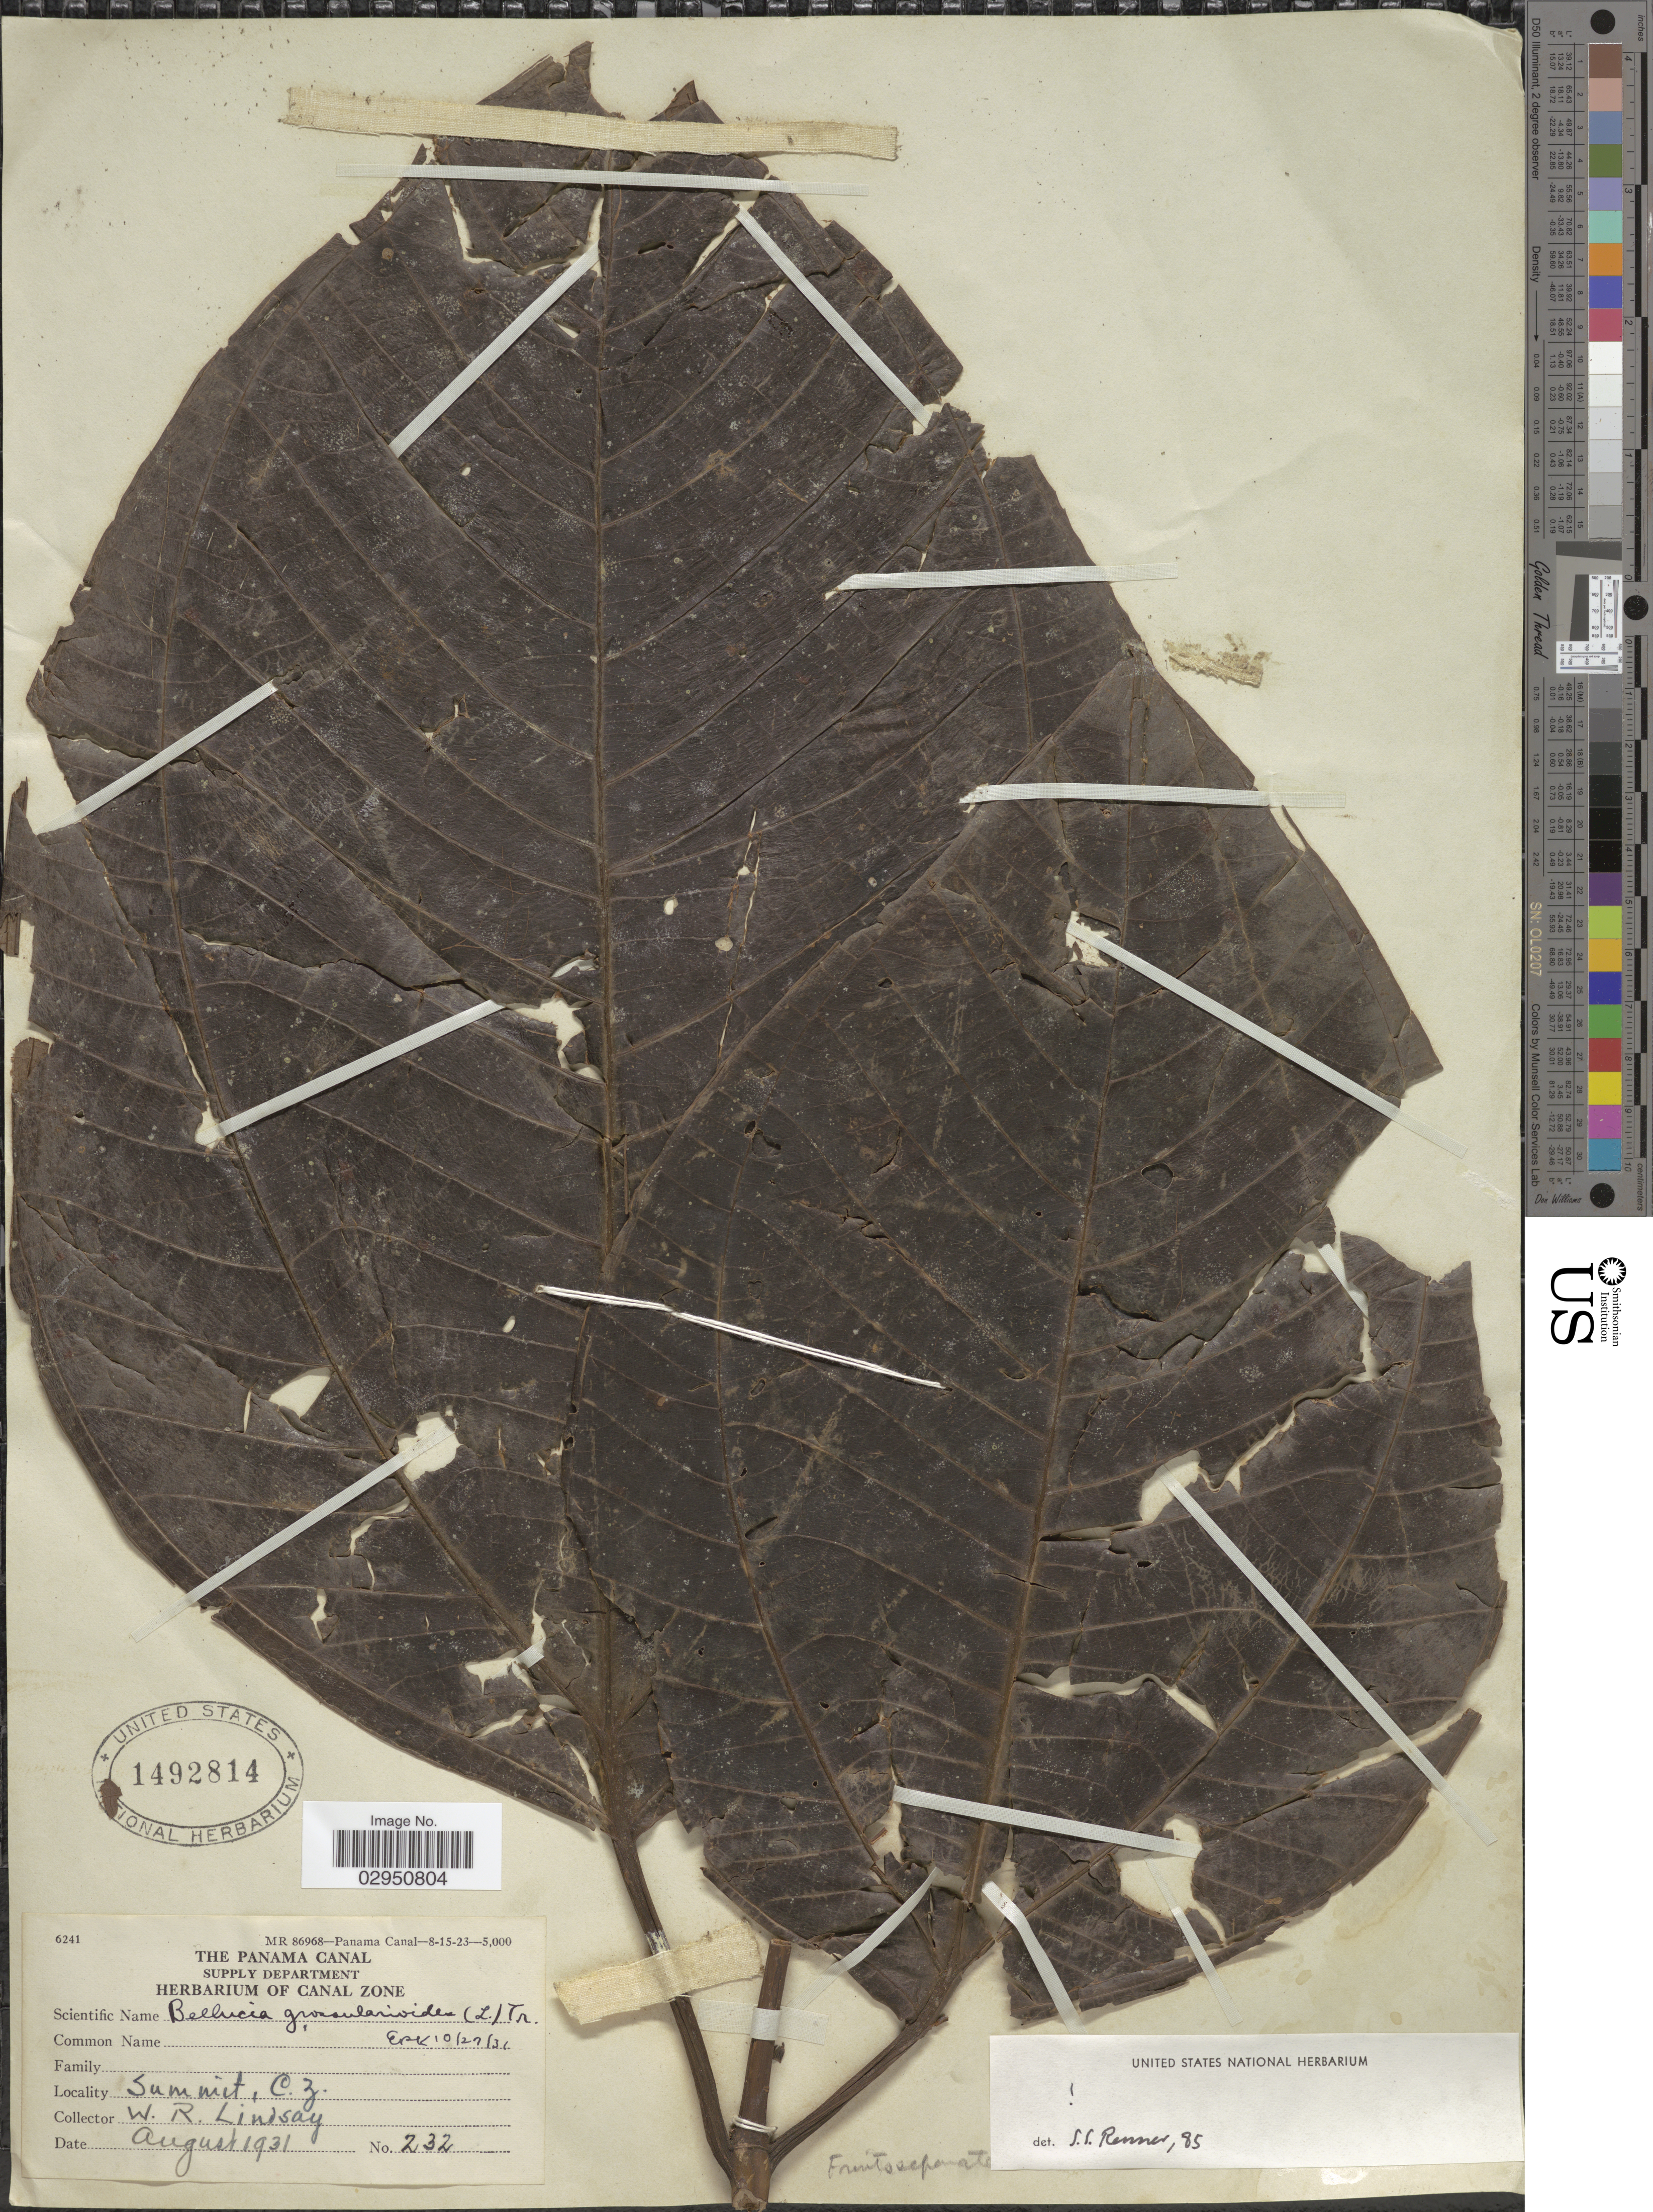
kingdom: Plantae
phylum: Tracheophyta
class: Magnoliopsida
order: Myrtales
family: Melastomataceae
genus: Bellucia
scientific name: Bellucia grossularioides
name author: (L.) Triana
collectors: W. Lindsay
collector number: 232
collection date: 1931-08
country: Panama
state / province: Colón / Panamá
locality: Summit, C.Z.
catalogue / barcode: US 1492814